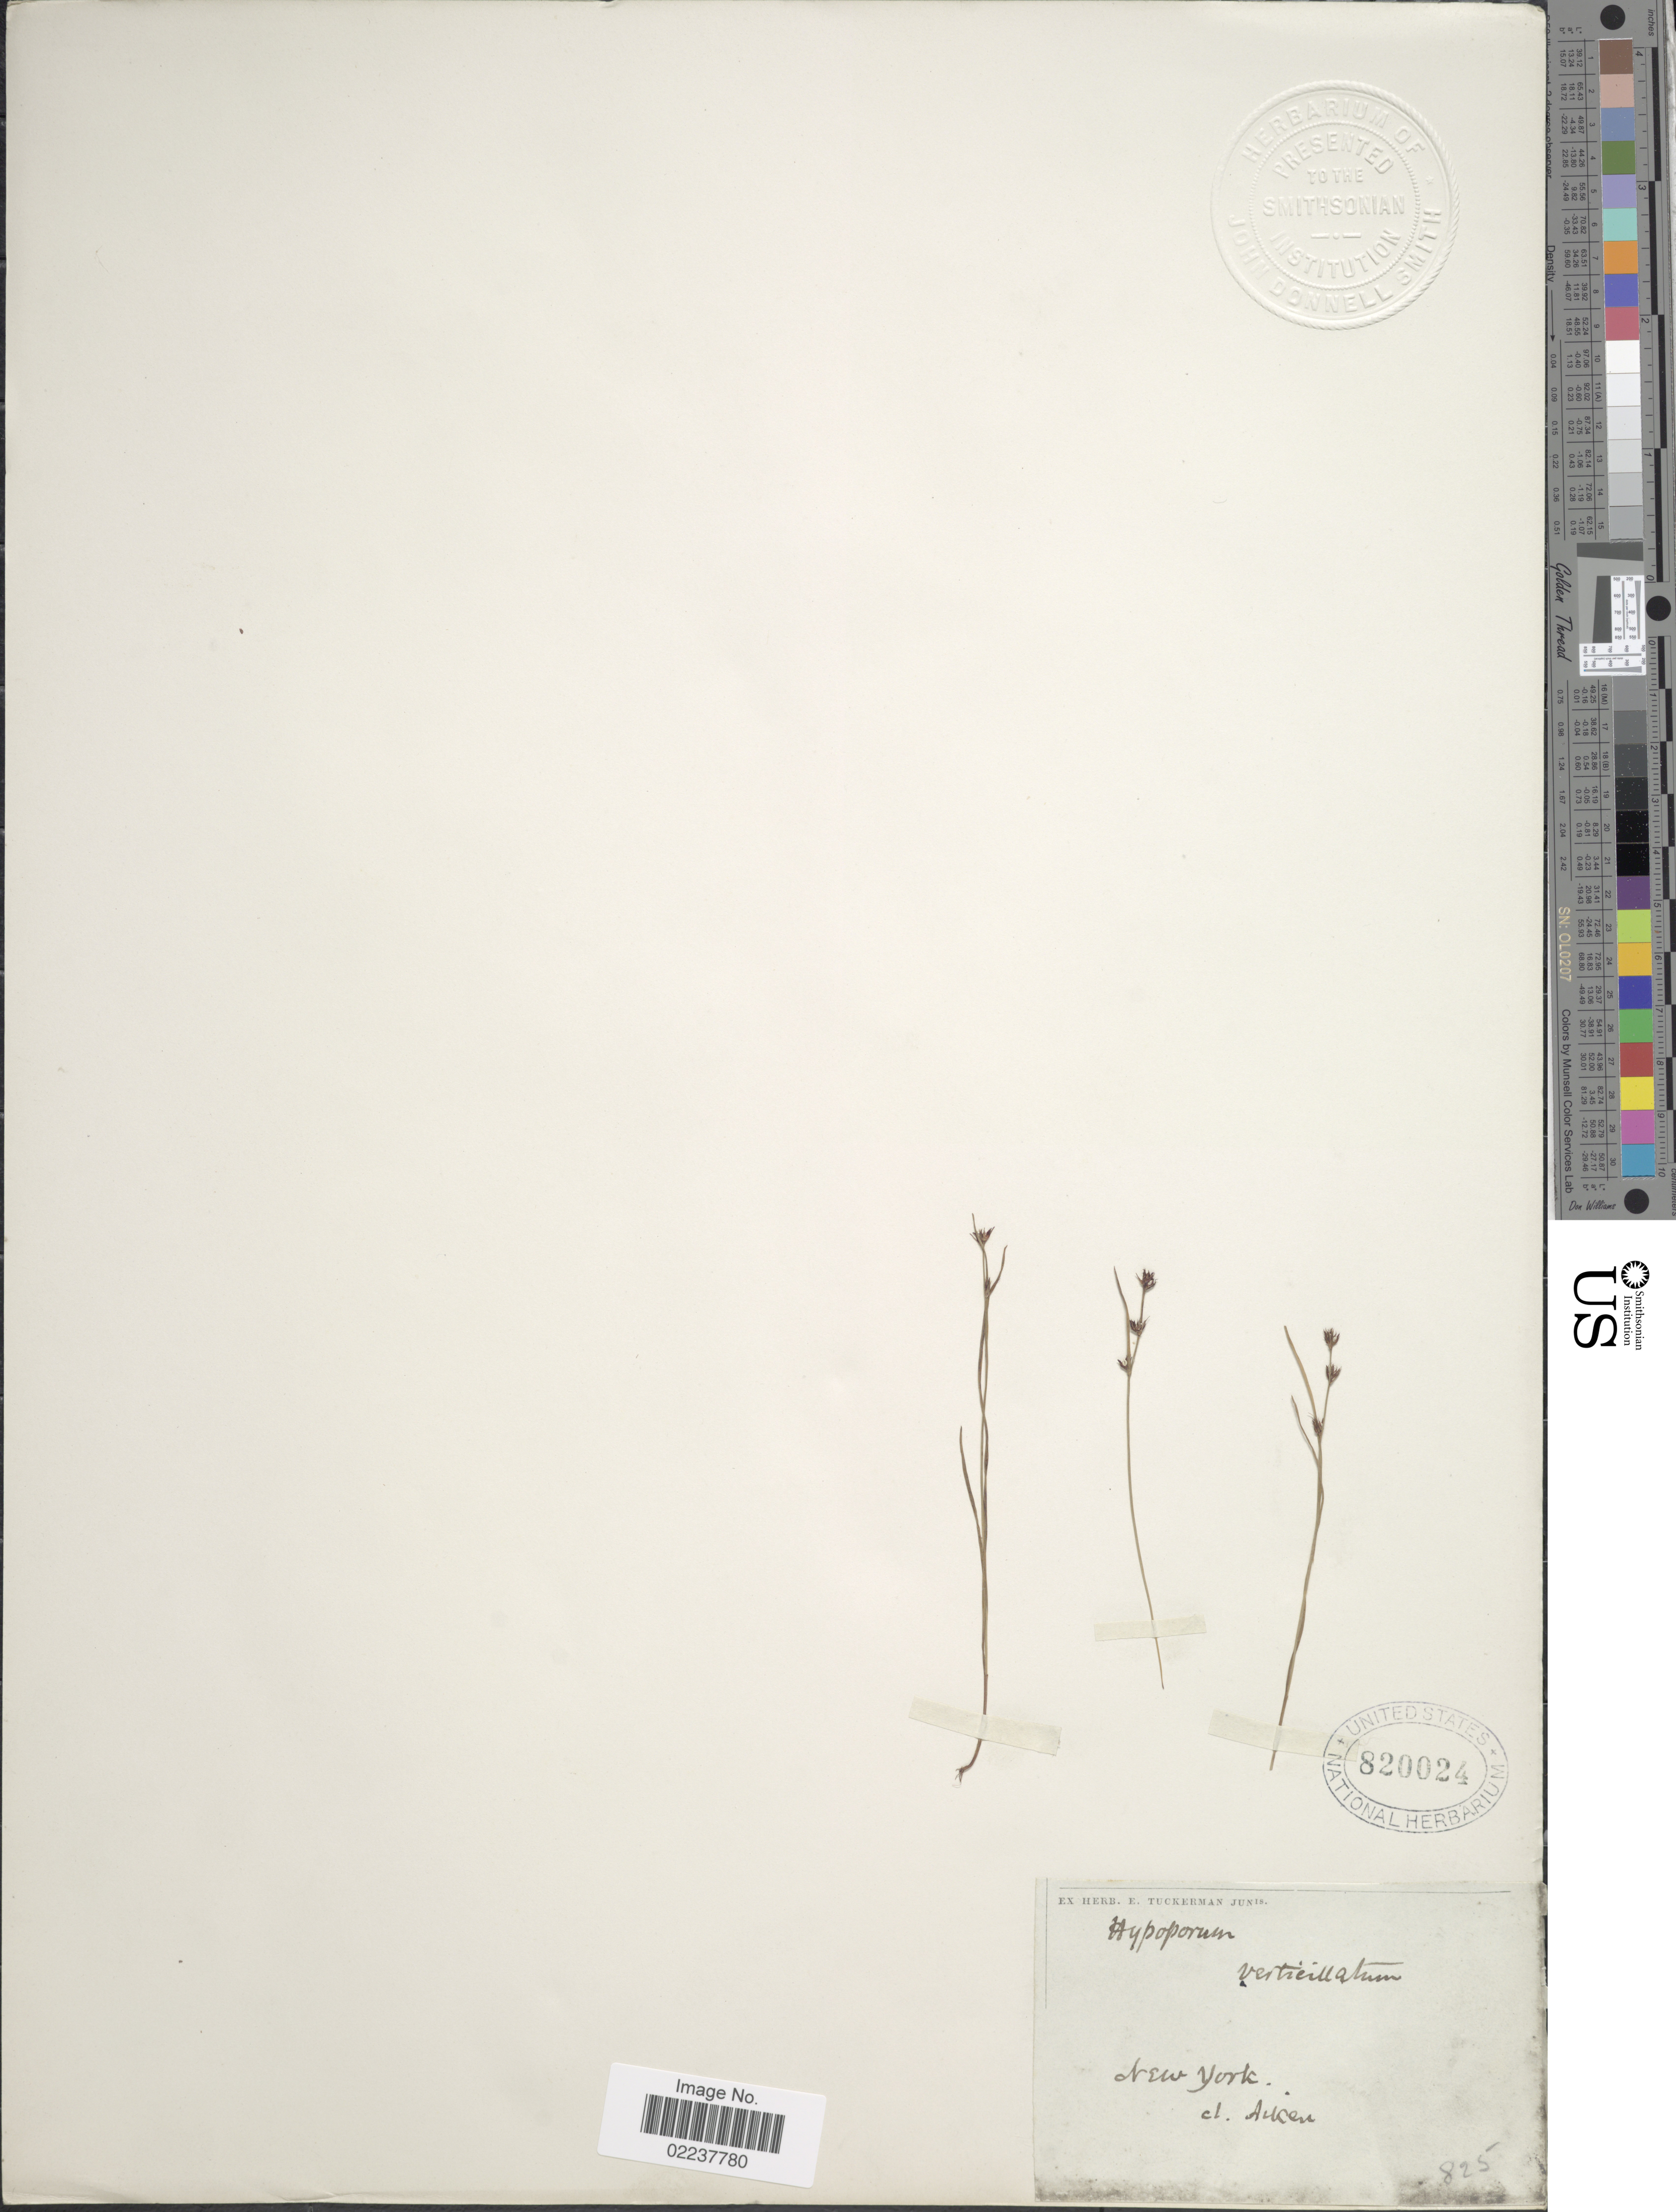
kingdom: Plantae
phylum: Tracheophyta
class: Liliopsida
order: Poales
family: Cyperaceae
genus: Scleria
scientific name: Scleria verticillata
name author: Muhl. ex Willd.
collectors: Aiken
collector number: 825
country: United States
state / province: New York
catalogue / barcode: US 820024